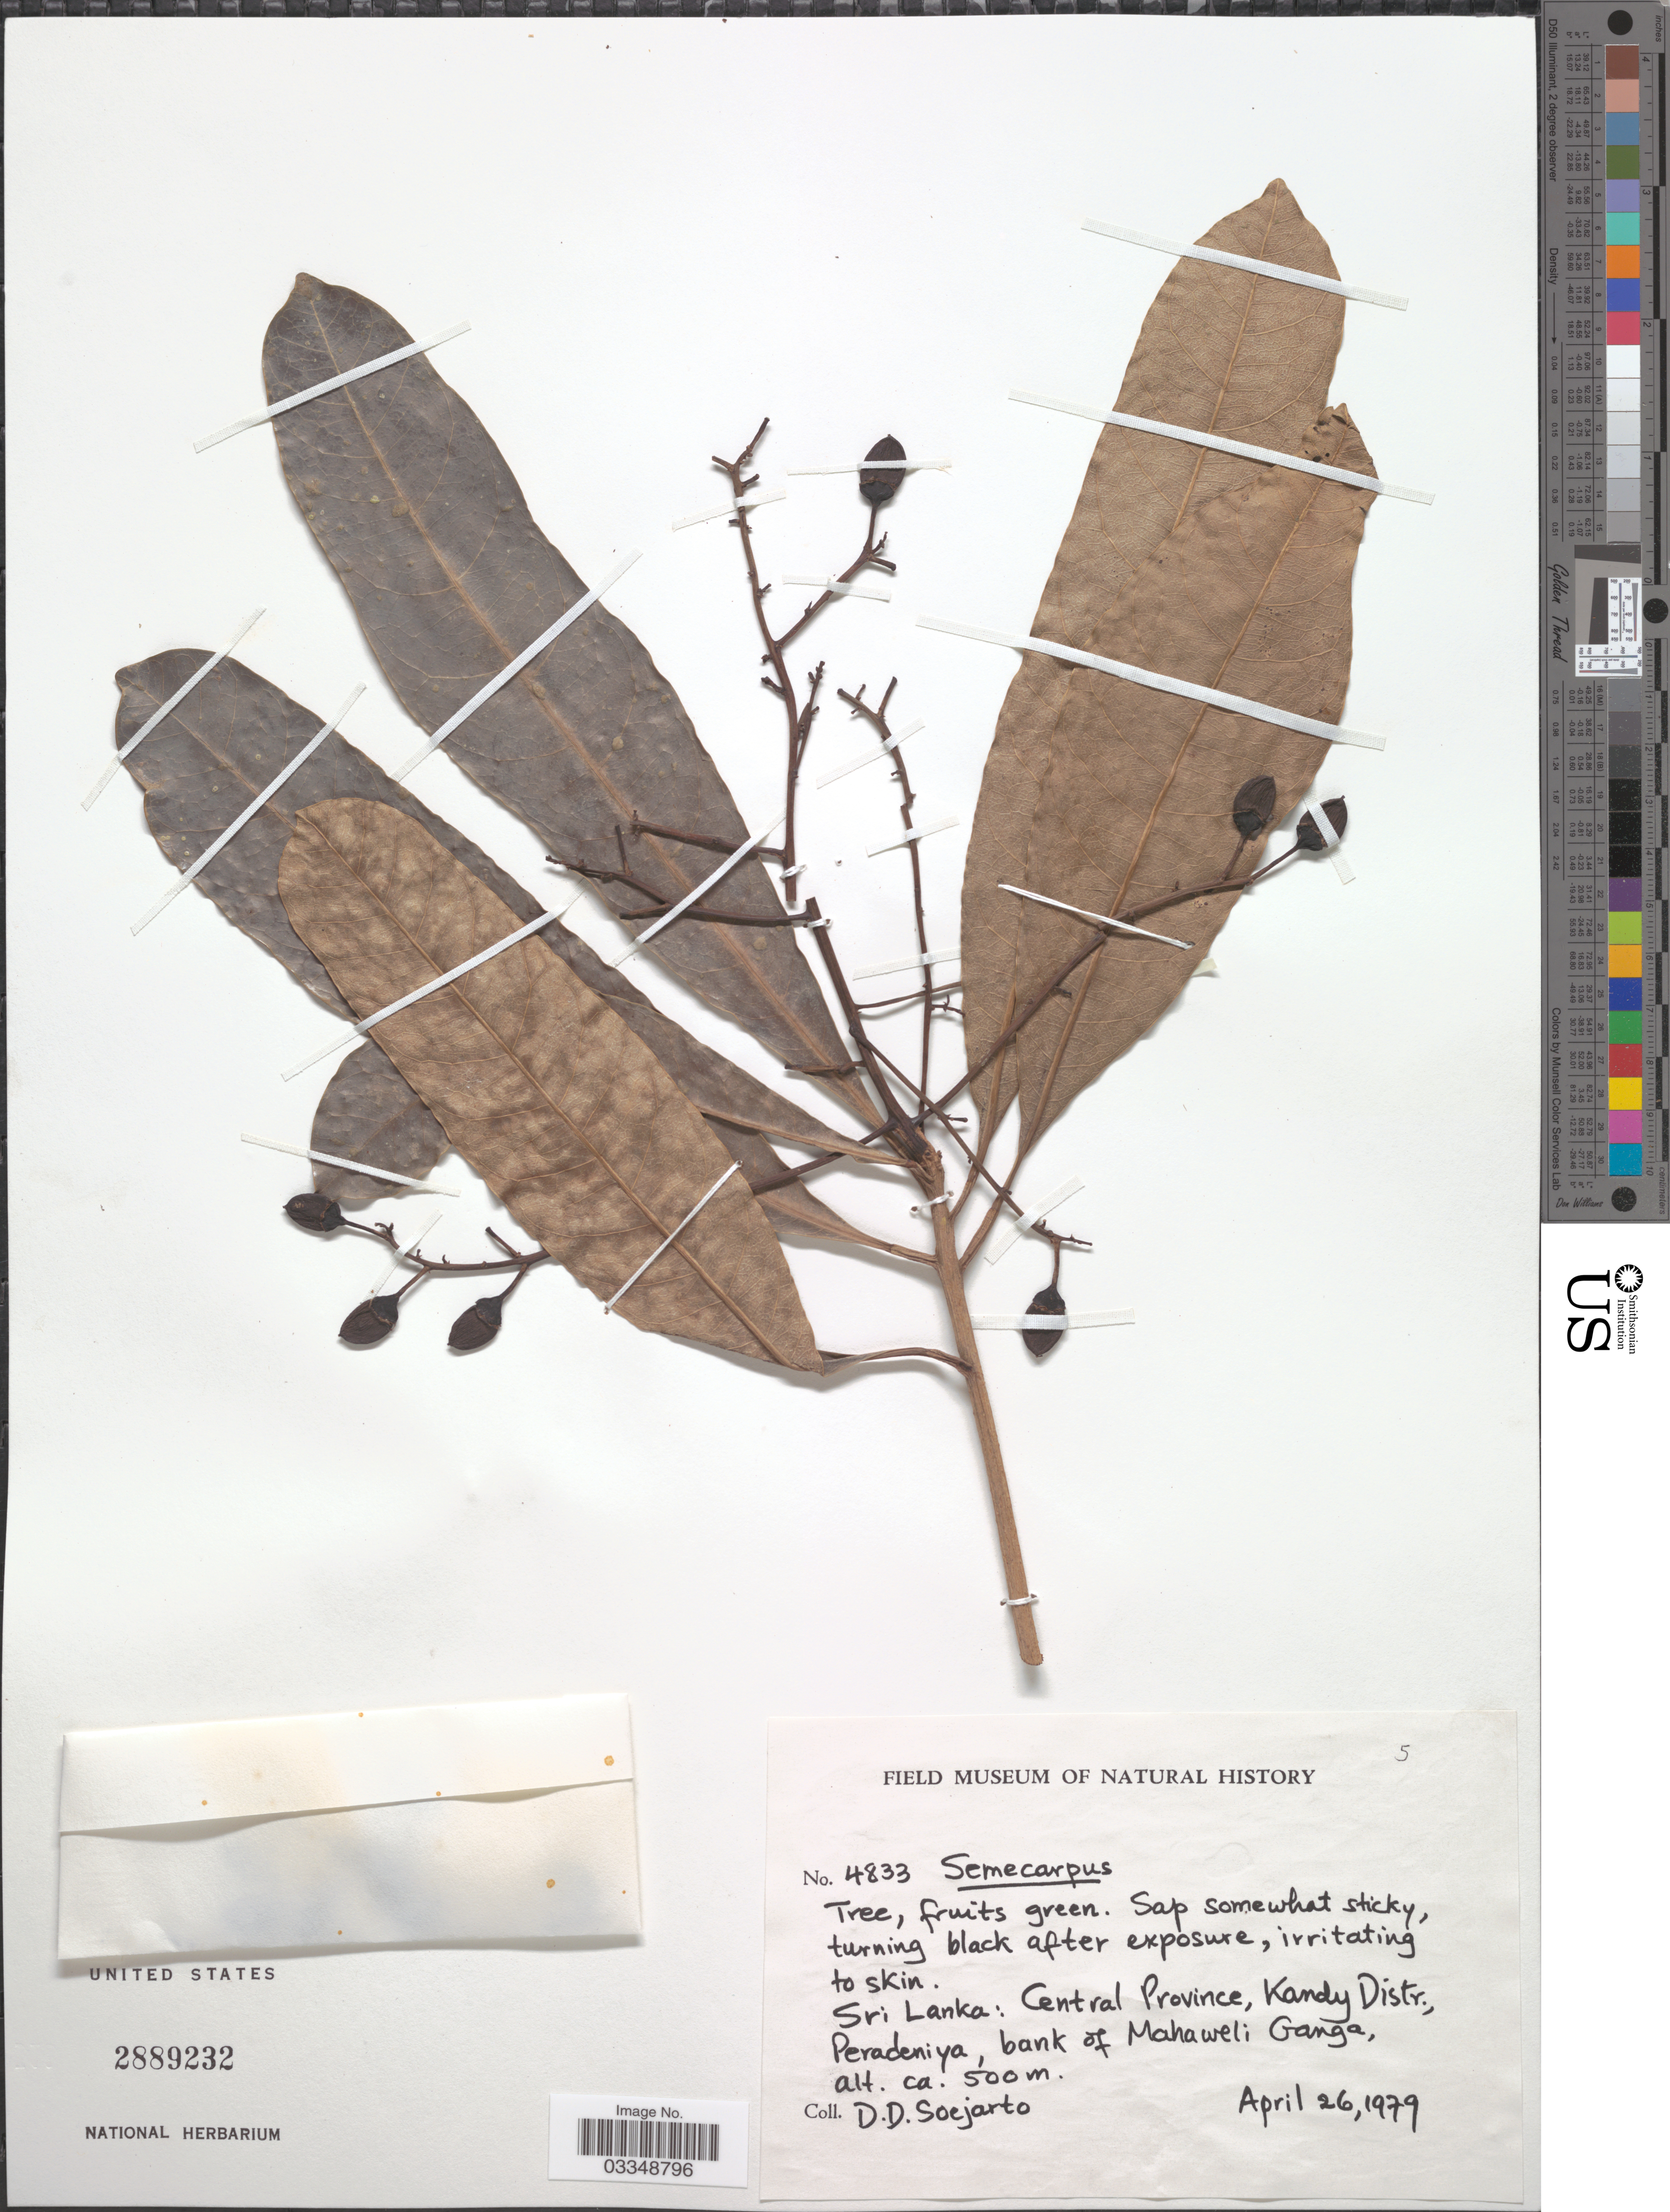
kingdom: Plantae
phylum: Tracheophyta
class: Magnoliopsida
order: Sapindales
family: Anacardiaceae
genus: Semecarpus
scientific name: Semecarpus sp.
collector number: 4833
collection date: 1979-04-26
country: Sri Lanka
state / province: Central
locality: Kandy Distr., Peradeniya, bank of Mahaweli Ganga.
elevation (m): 500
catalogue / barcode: US 2889232